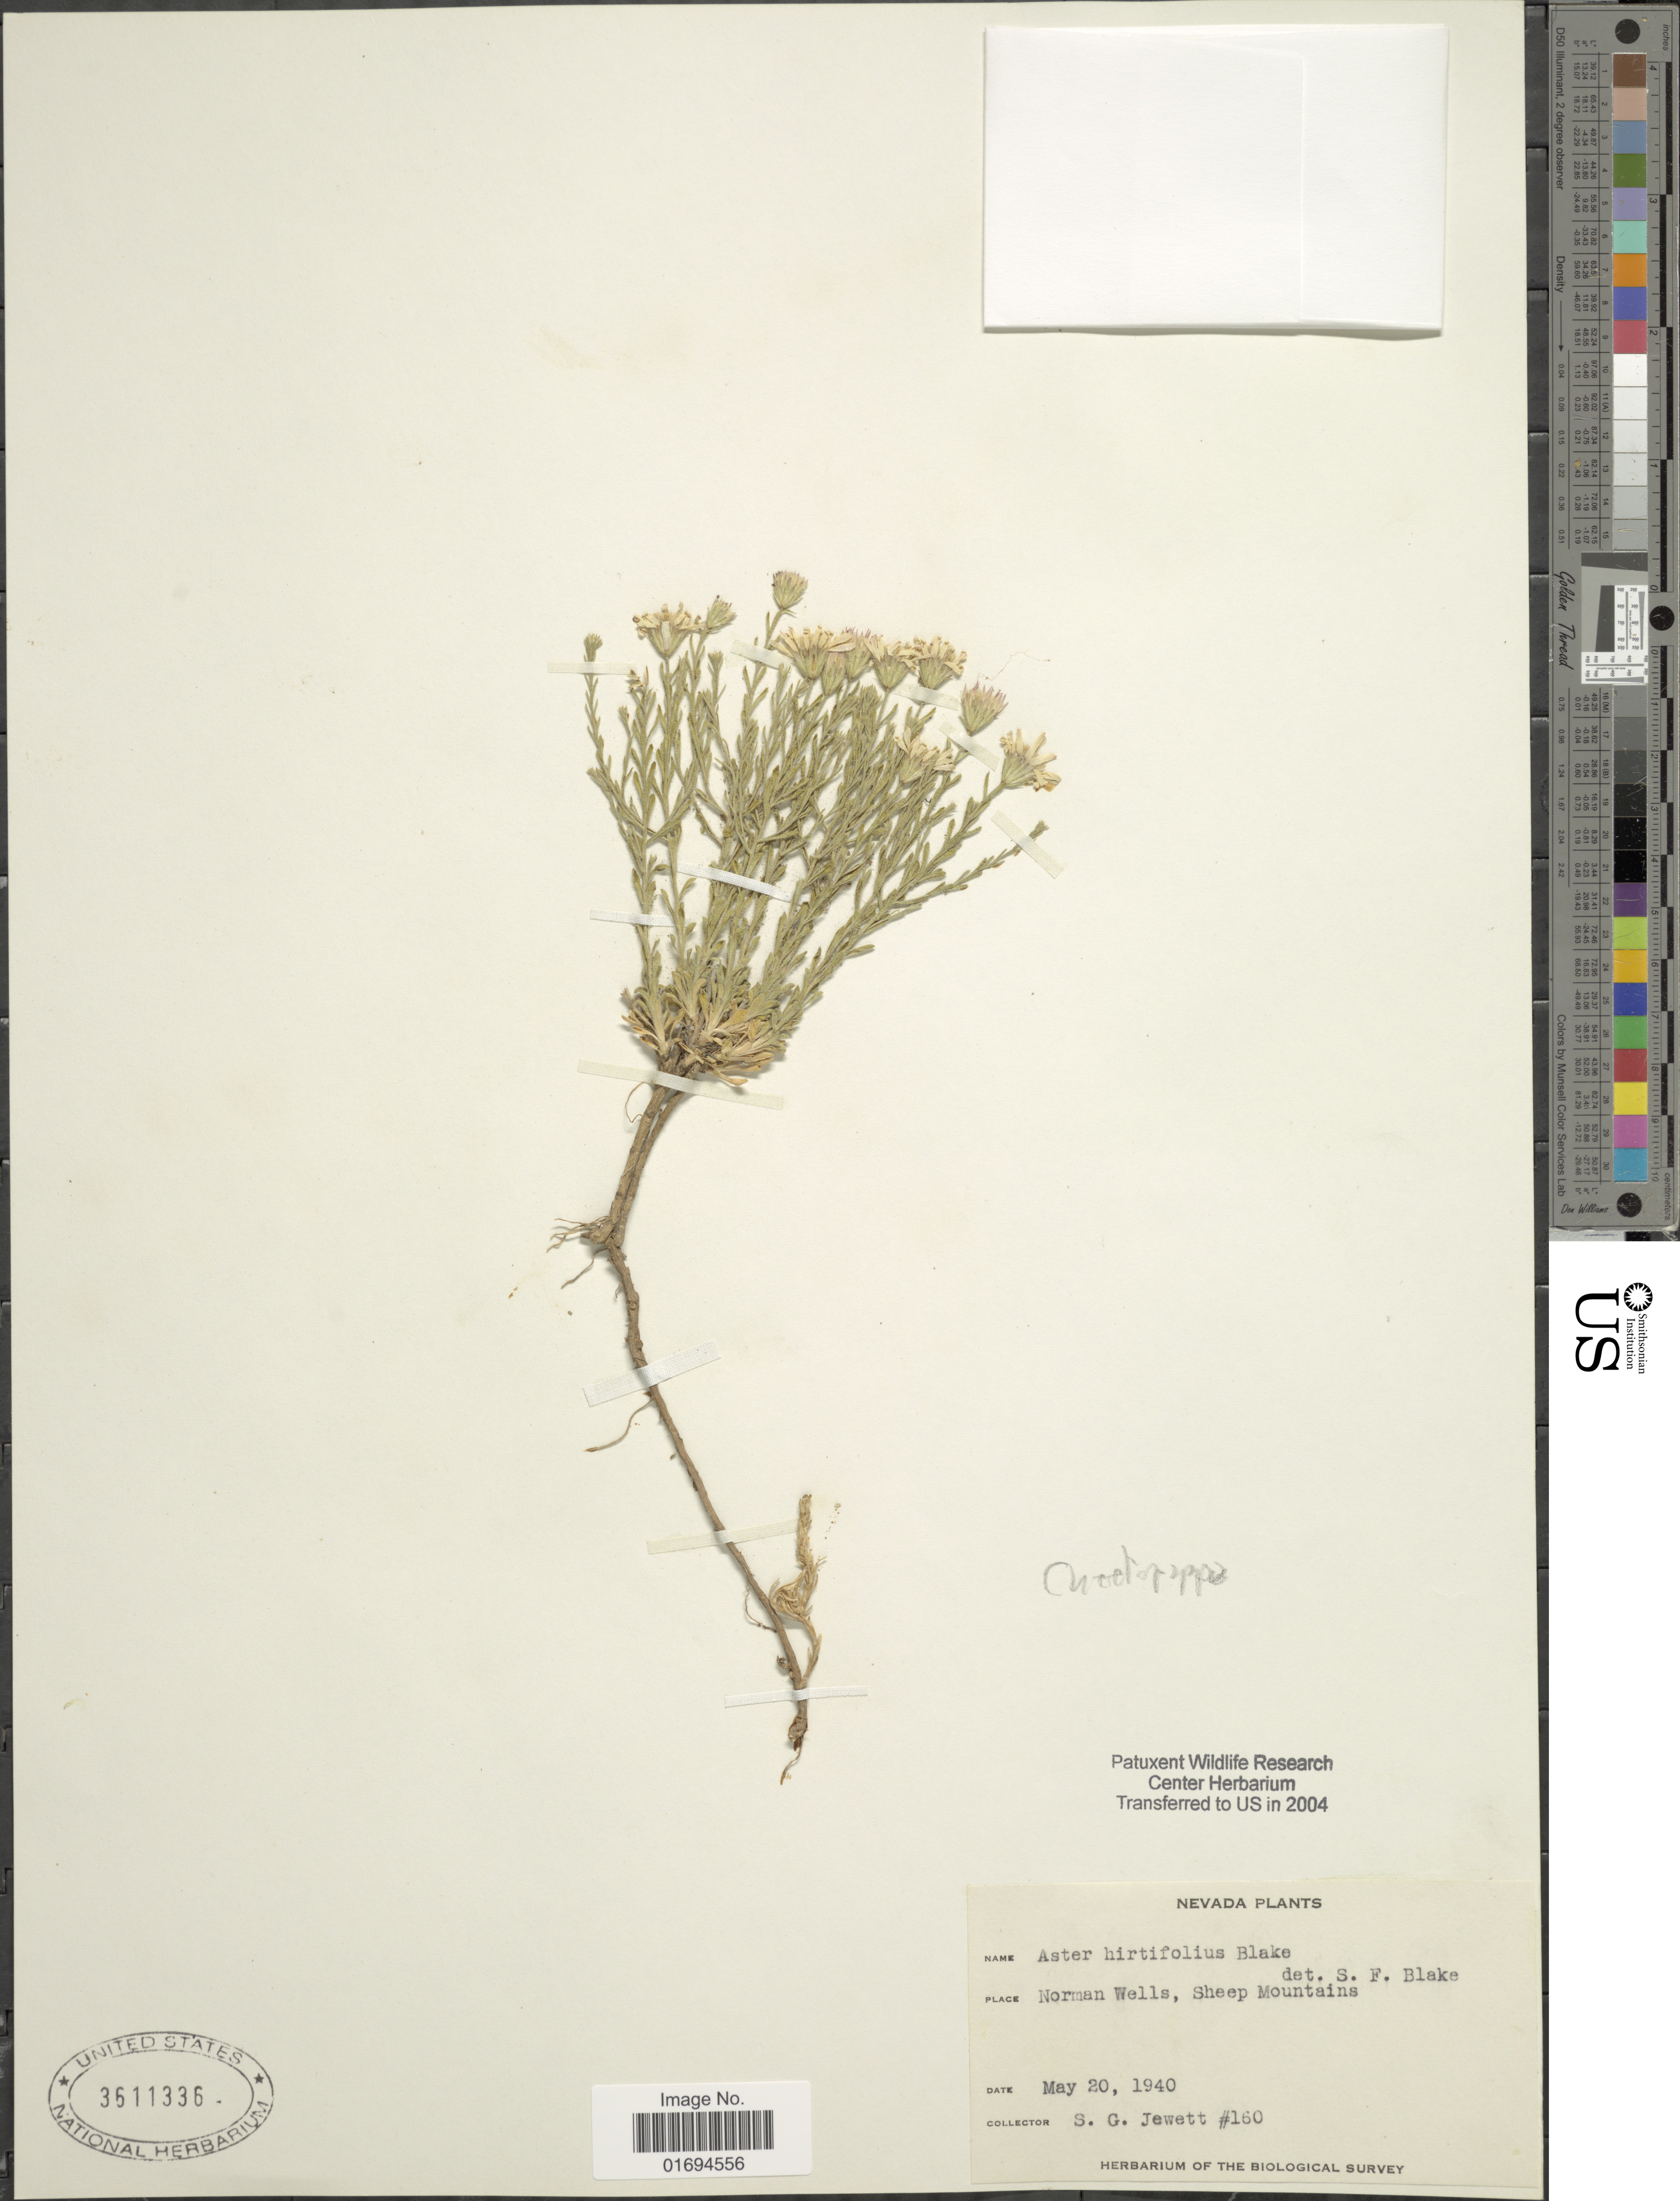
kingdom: Plantae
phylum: Tracheophyta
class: Magnoliopsida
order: Asterales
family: Asteraceae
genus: Chaetopappa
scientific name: Chaetopappa ericoides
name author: (Torr.) G.L. Nesom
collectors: S. Jewett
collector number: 160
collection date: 1940-05-20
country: United States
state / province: Nevada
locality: Norman Wells, sheep Mountains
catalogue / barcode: US 3511336